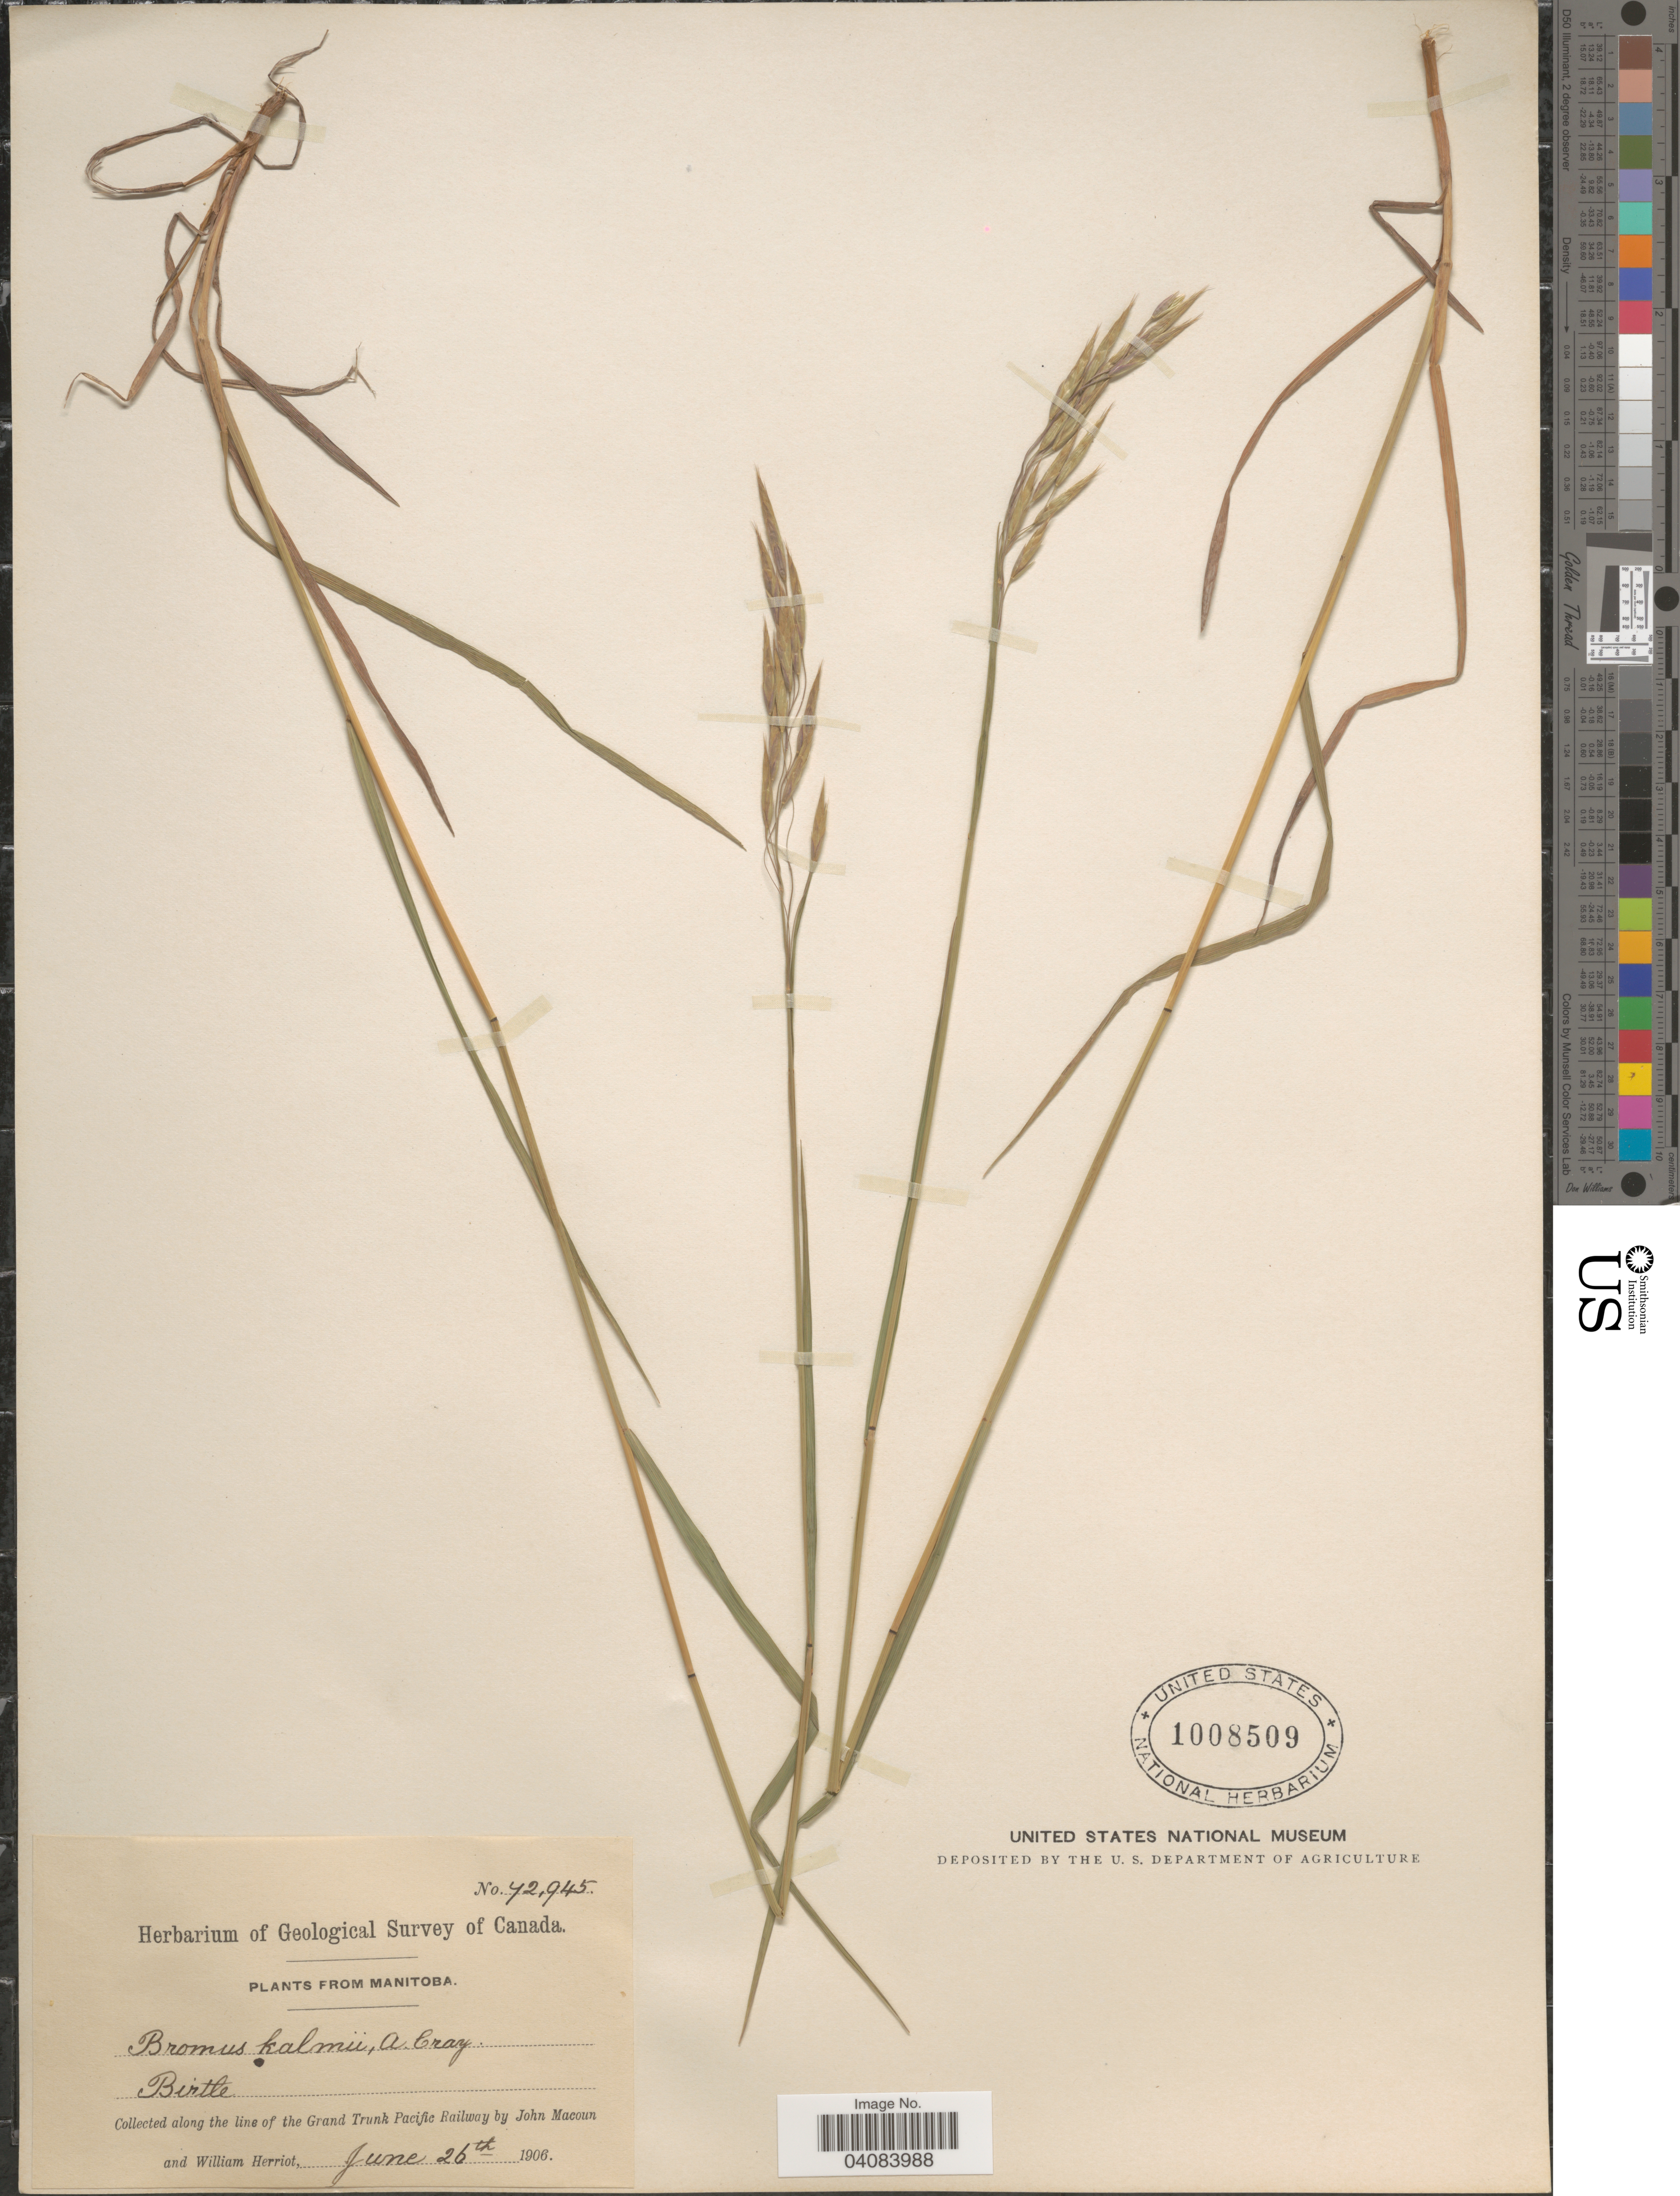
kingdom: Plantae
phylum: Tracheophyta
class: Liliopsida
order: Poales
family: Poaceae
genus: Bromus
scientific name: Bromus porteri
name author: (J.M. Coult.) Nash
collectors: J. Macoun & W. Herriot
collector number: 72945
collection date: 1906-06-26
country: Canada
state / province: Manitoba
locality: Herbarium of Geological Survey of Canada. Birtle. Along the line of the Grand Trunk Pacific Railway.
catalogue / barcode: US 1008509